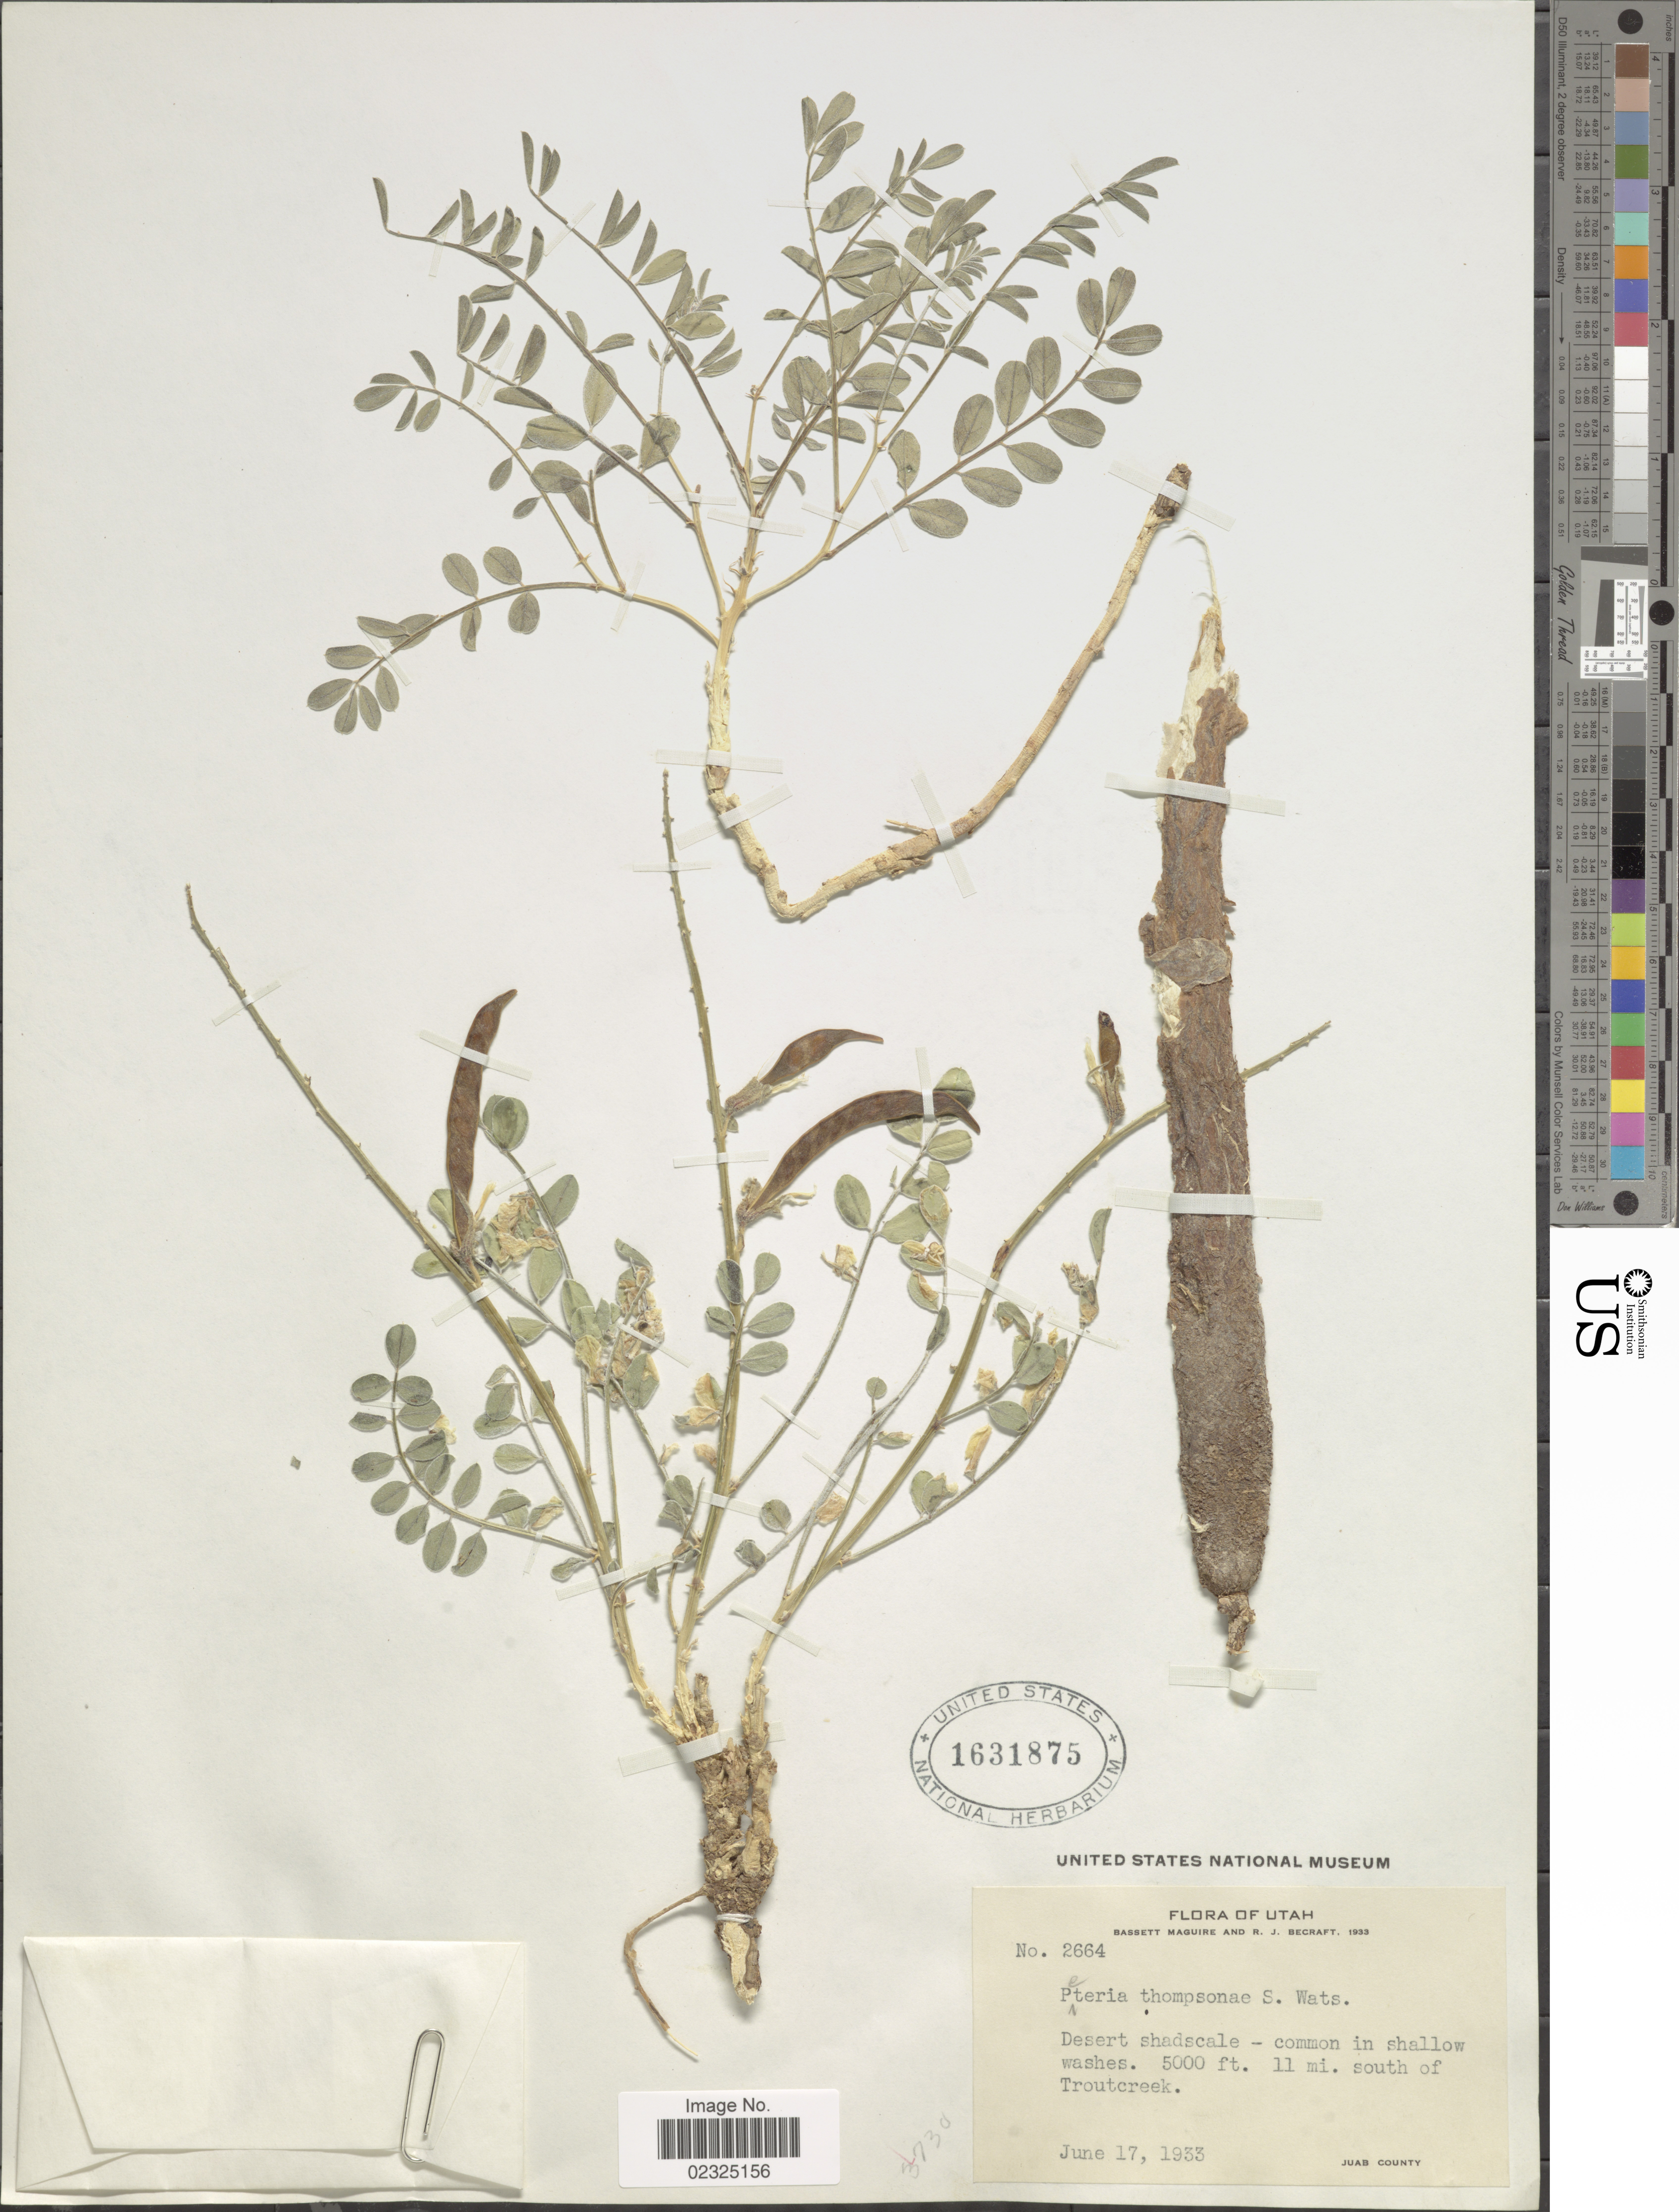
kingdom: Plantae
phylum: Tracheophyta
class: Magnoliopsida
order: Fabales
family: Fabaceae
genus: Peteria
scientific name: Peteria thompsonae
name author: S. Watson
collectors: B. Maguire & R. Becraft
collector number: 2664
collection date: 1933-06-17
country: United States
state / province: Utah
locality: Desert shadscale-common in shallow washes, 11 mi. south of Troutcreek, Juab County.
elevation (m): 1524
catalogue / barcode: US 1631875